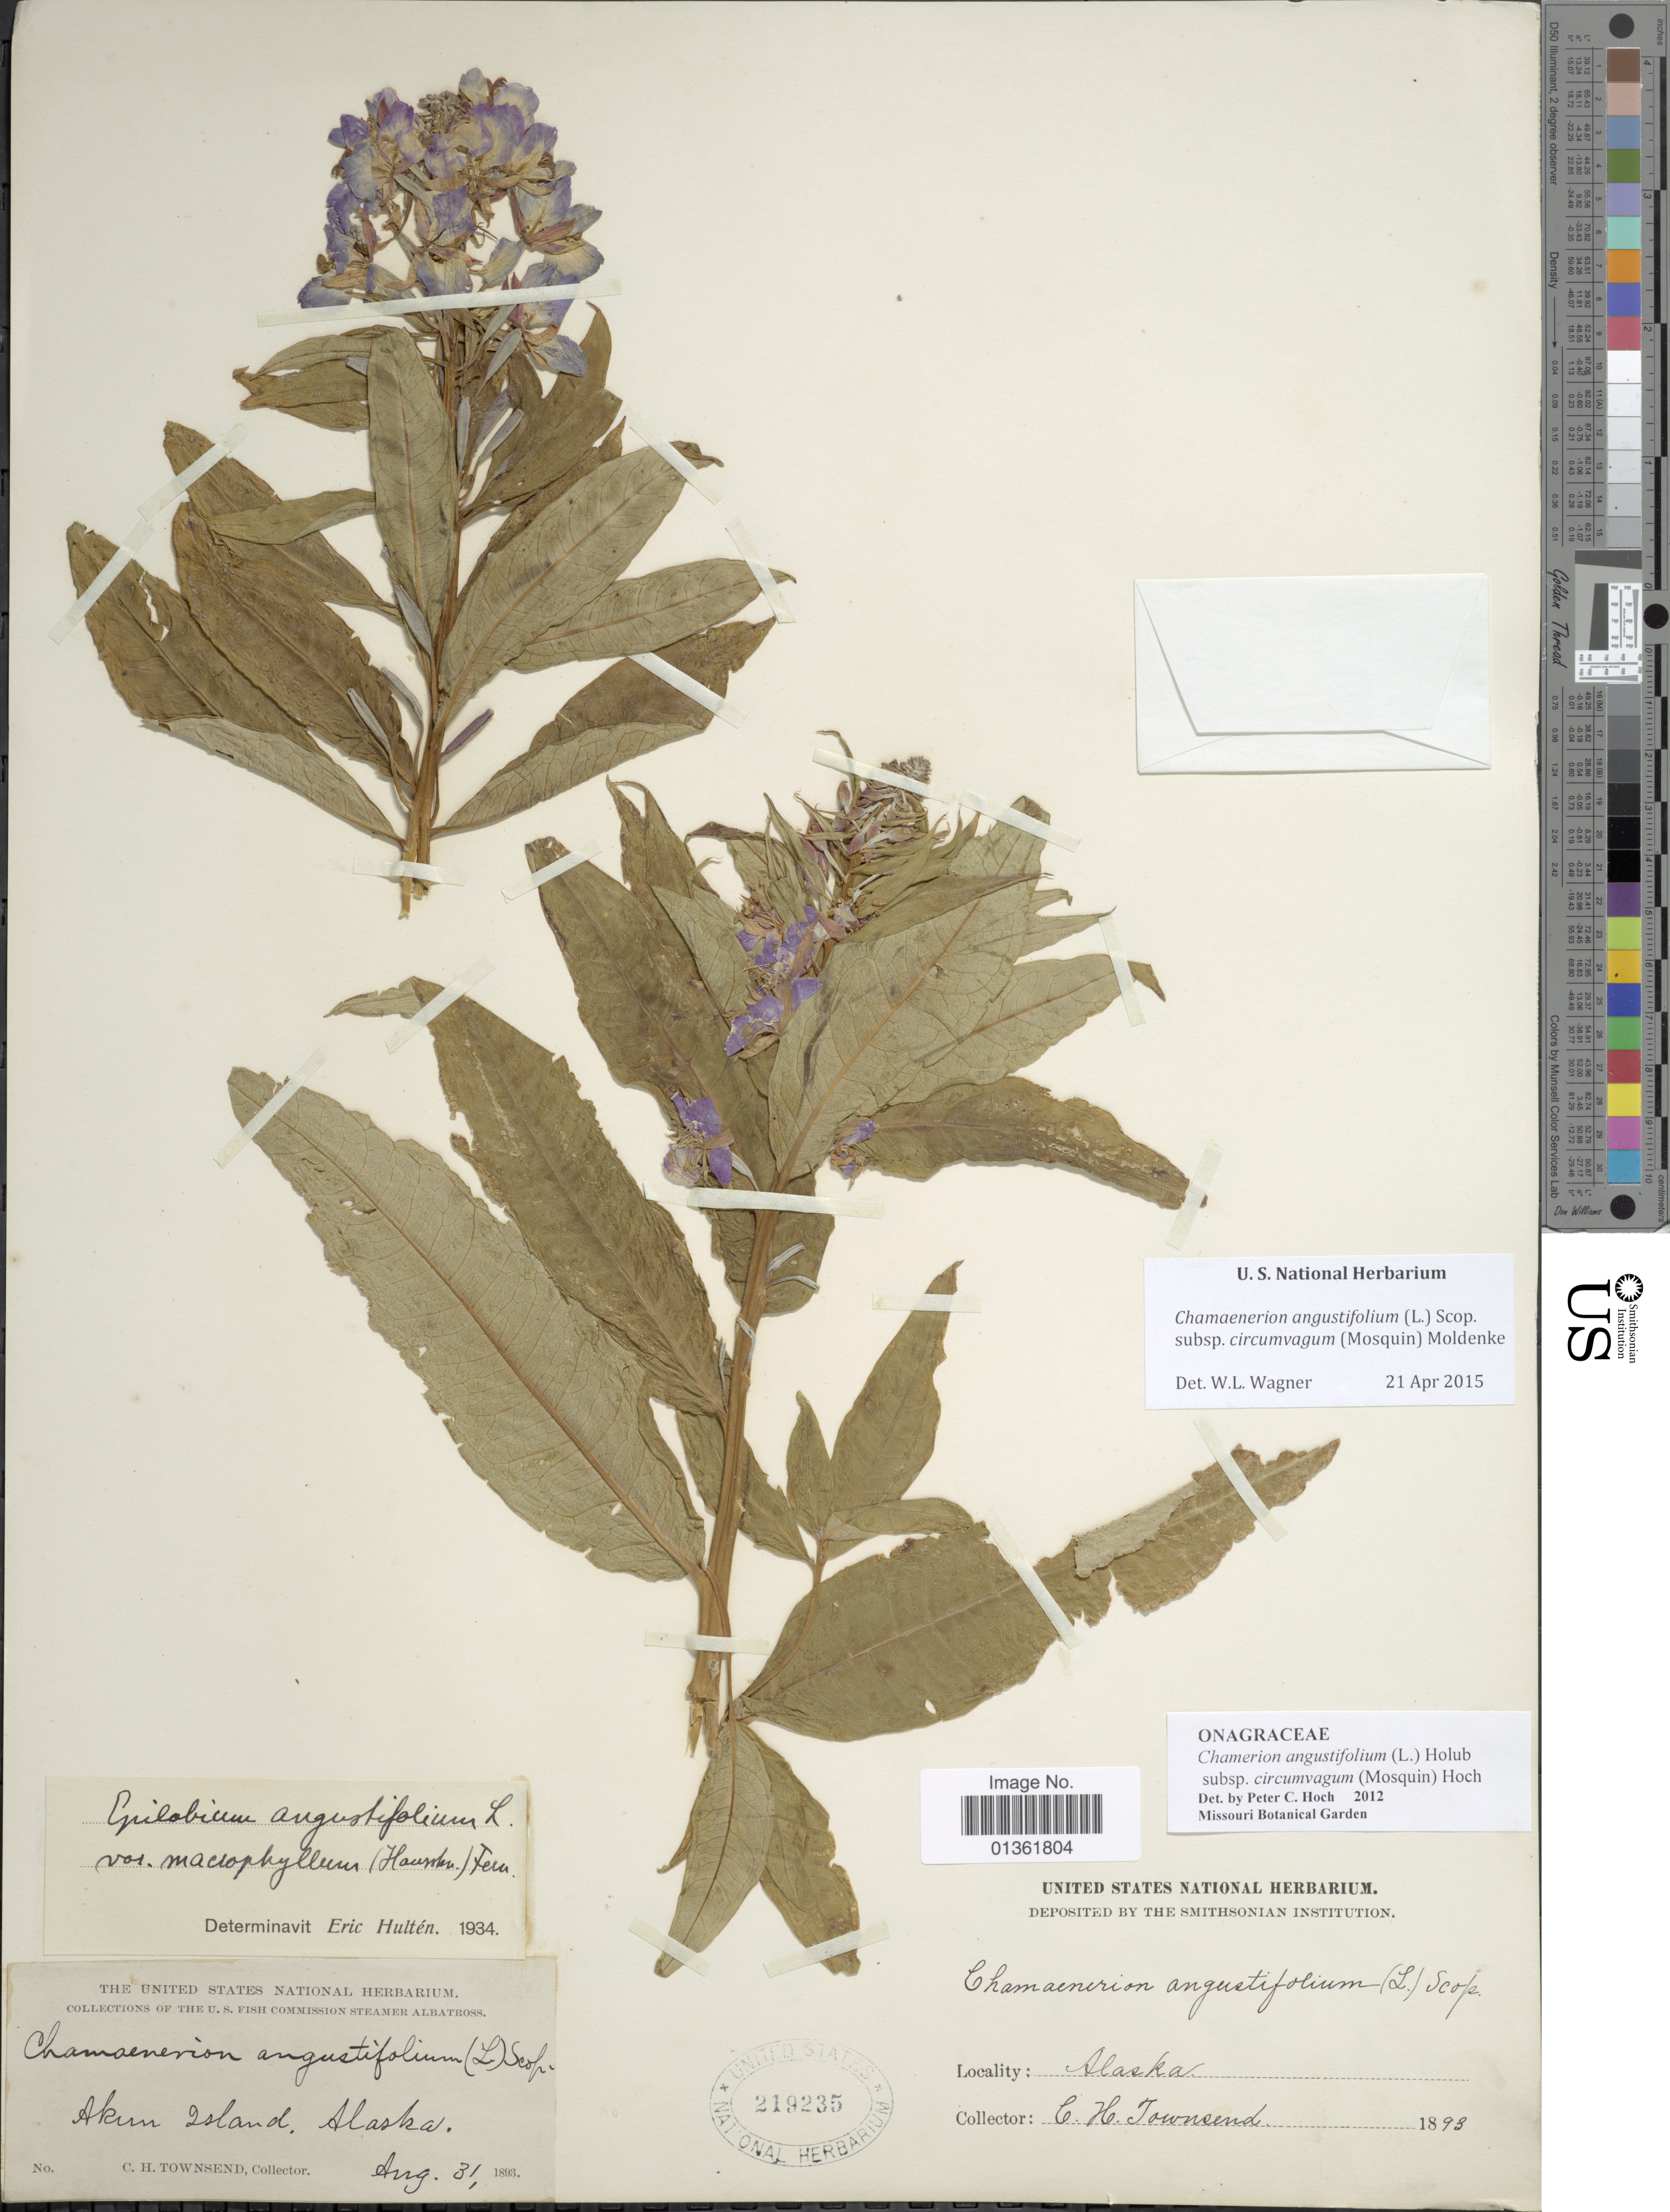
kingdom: Plantae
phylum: Tracheophyta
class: Magnoliopsida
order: Myrtales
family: Onagraceae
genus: Chamaenerion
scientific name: Chamaenerion angustifolium subsp. circumvagum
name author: (Mosquin) Moldenke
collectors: C. H. Townsend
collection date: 1893-08-31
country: United States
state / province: Alaska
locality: Akun Island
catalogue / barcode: US 219235